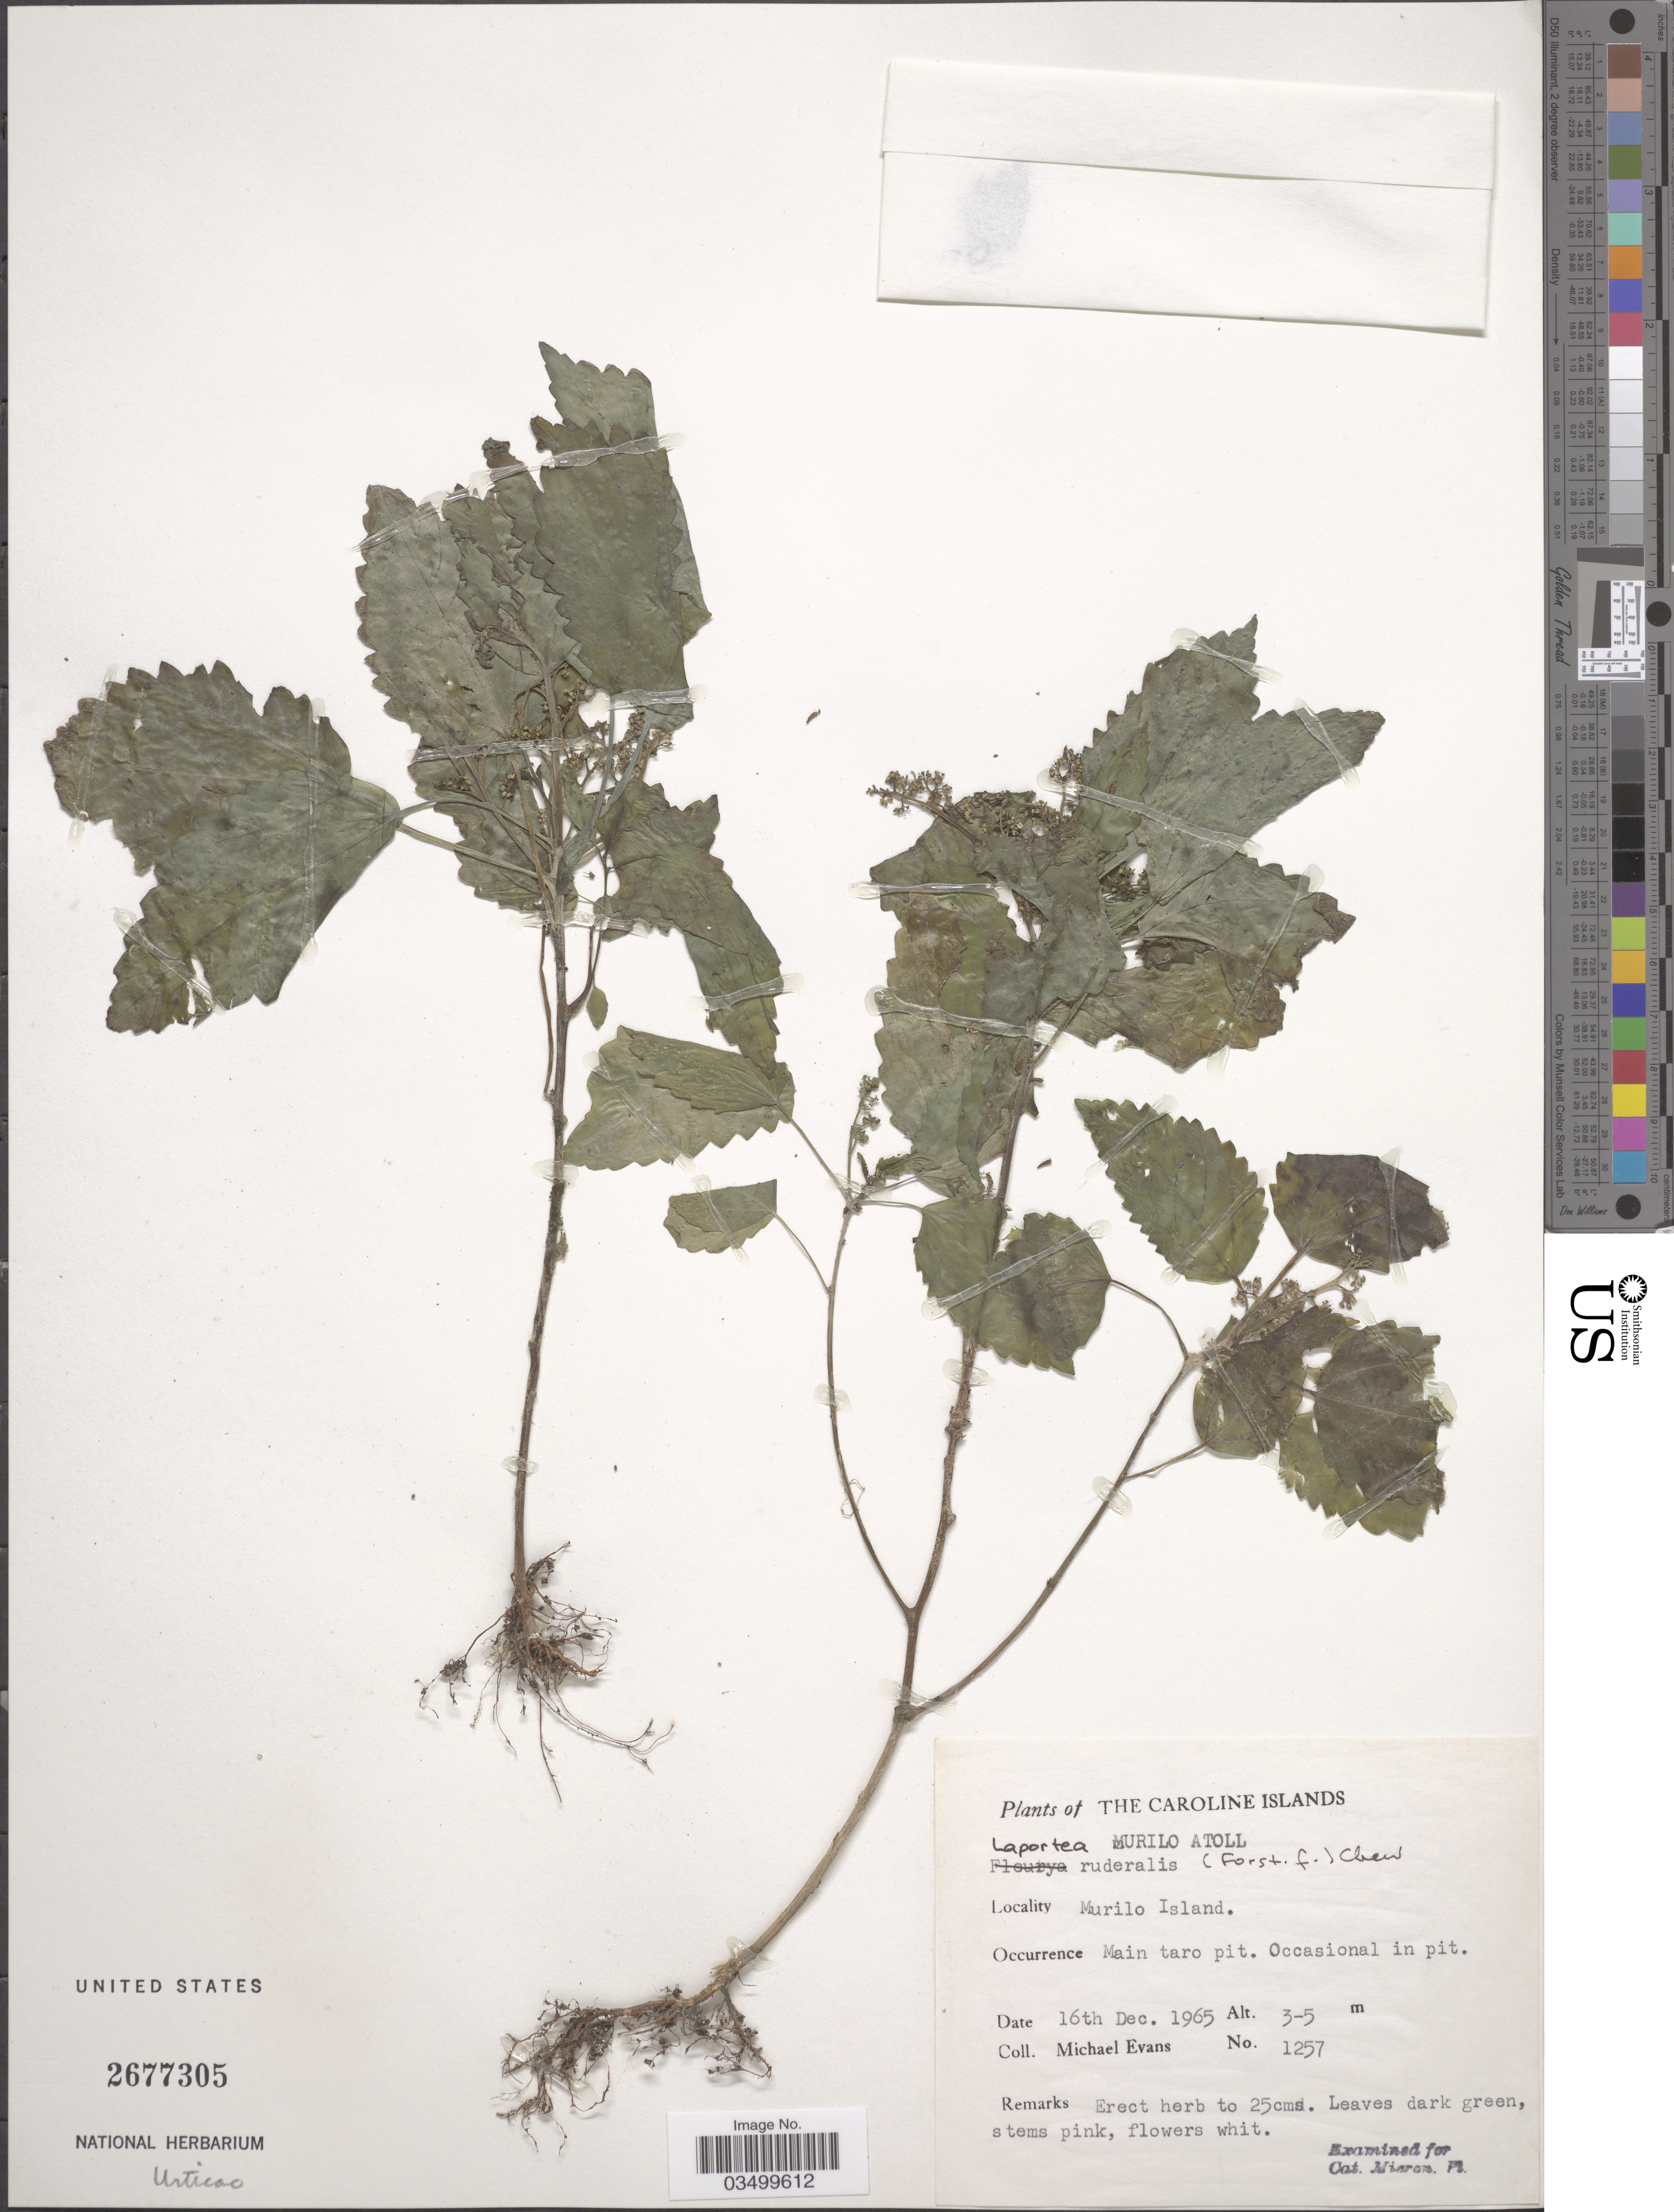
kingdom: Plantae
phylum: Tracheophyta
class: Magnoliopsida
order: Rosales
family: Urticaceae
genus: Laportea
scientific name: Laportea ruderalis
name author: (G. Forst.) Chew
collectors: M. Evans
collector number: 1257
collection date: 1965-12-16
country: Micronesia, Federated States of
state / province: Truk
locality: Caroline Islands. Murilo Atoll. Murilo Isand. Main taro pit.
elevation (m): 3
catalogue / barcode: US 2677305